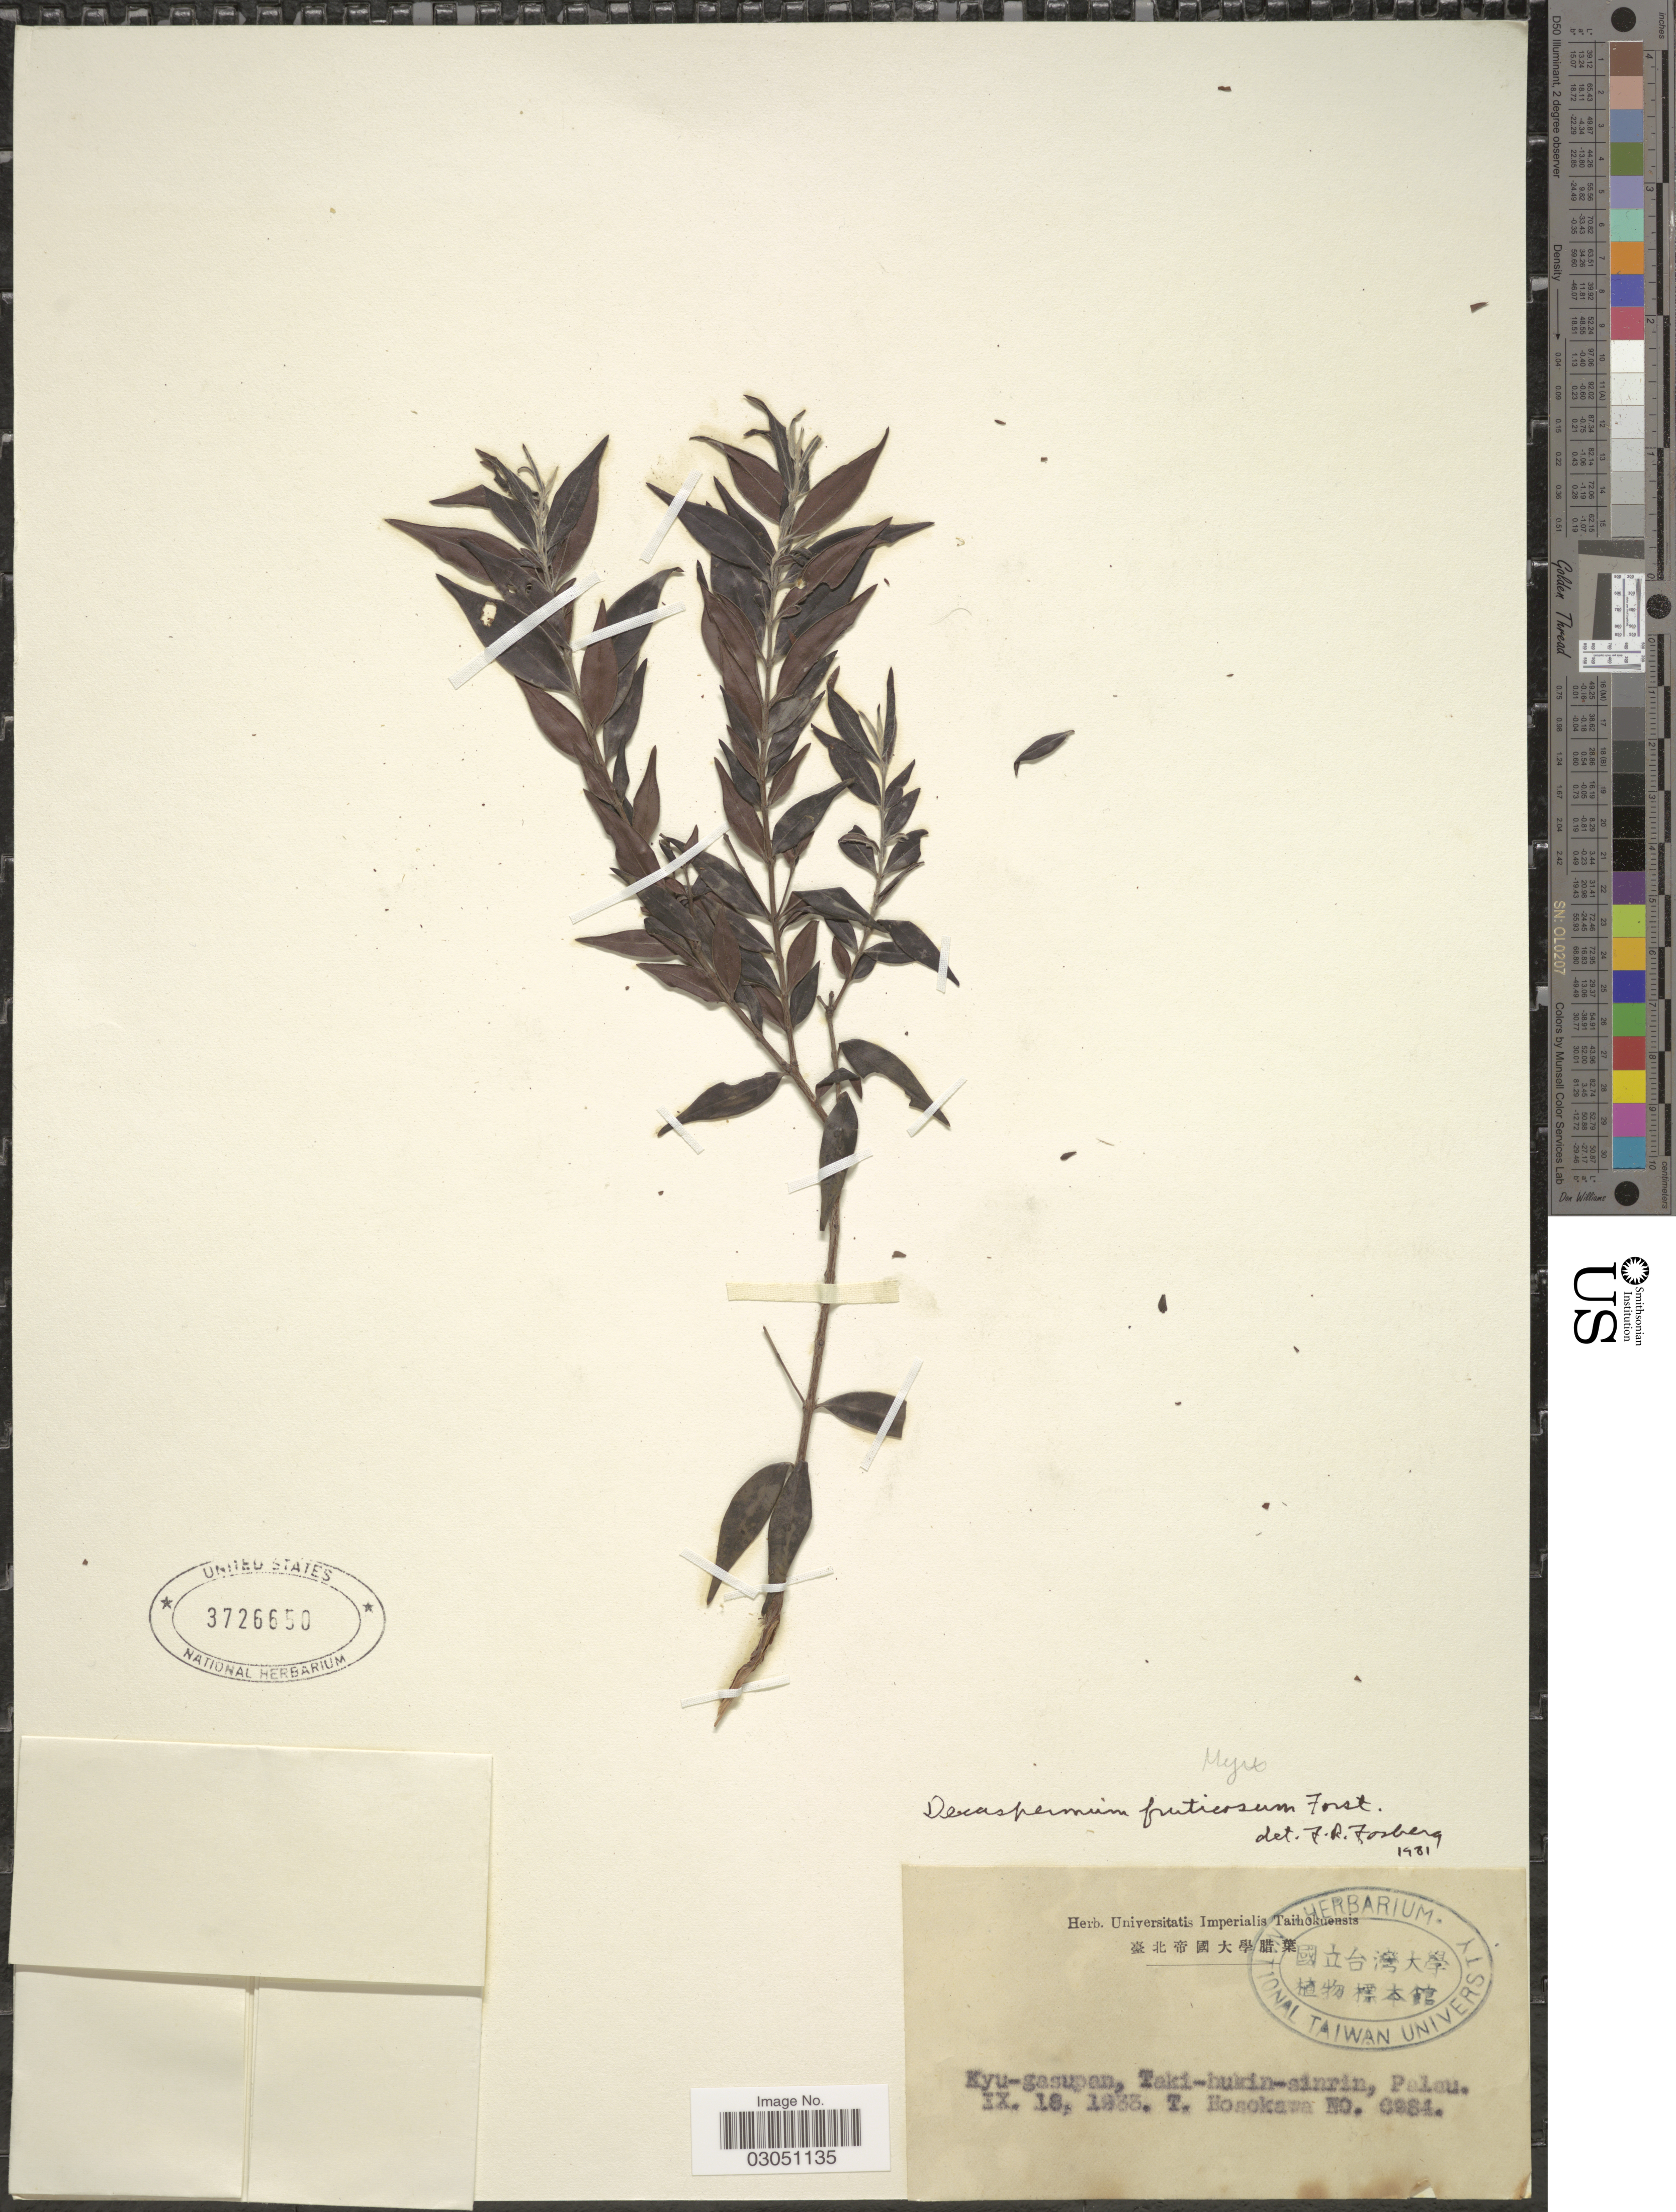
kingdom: Plantae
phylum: Tracheophyta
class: Magnoliopsida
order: Myrtales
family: Myrtaceae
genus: Decaspermum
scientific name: Decaspermum raymundi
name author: Diels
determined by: Strong, Mark T., (BOT), Smithsonian Institution - National Museum of Natural History (UNITED STATES)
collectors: T. Hosokawa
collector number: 6984*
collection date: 1933-09-18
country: Palau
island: Palau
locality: Kyu-gasupan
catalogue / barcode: US 3726650